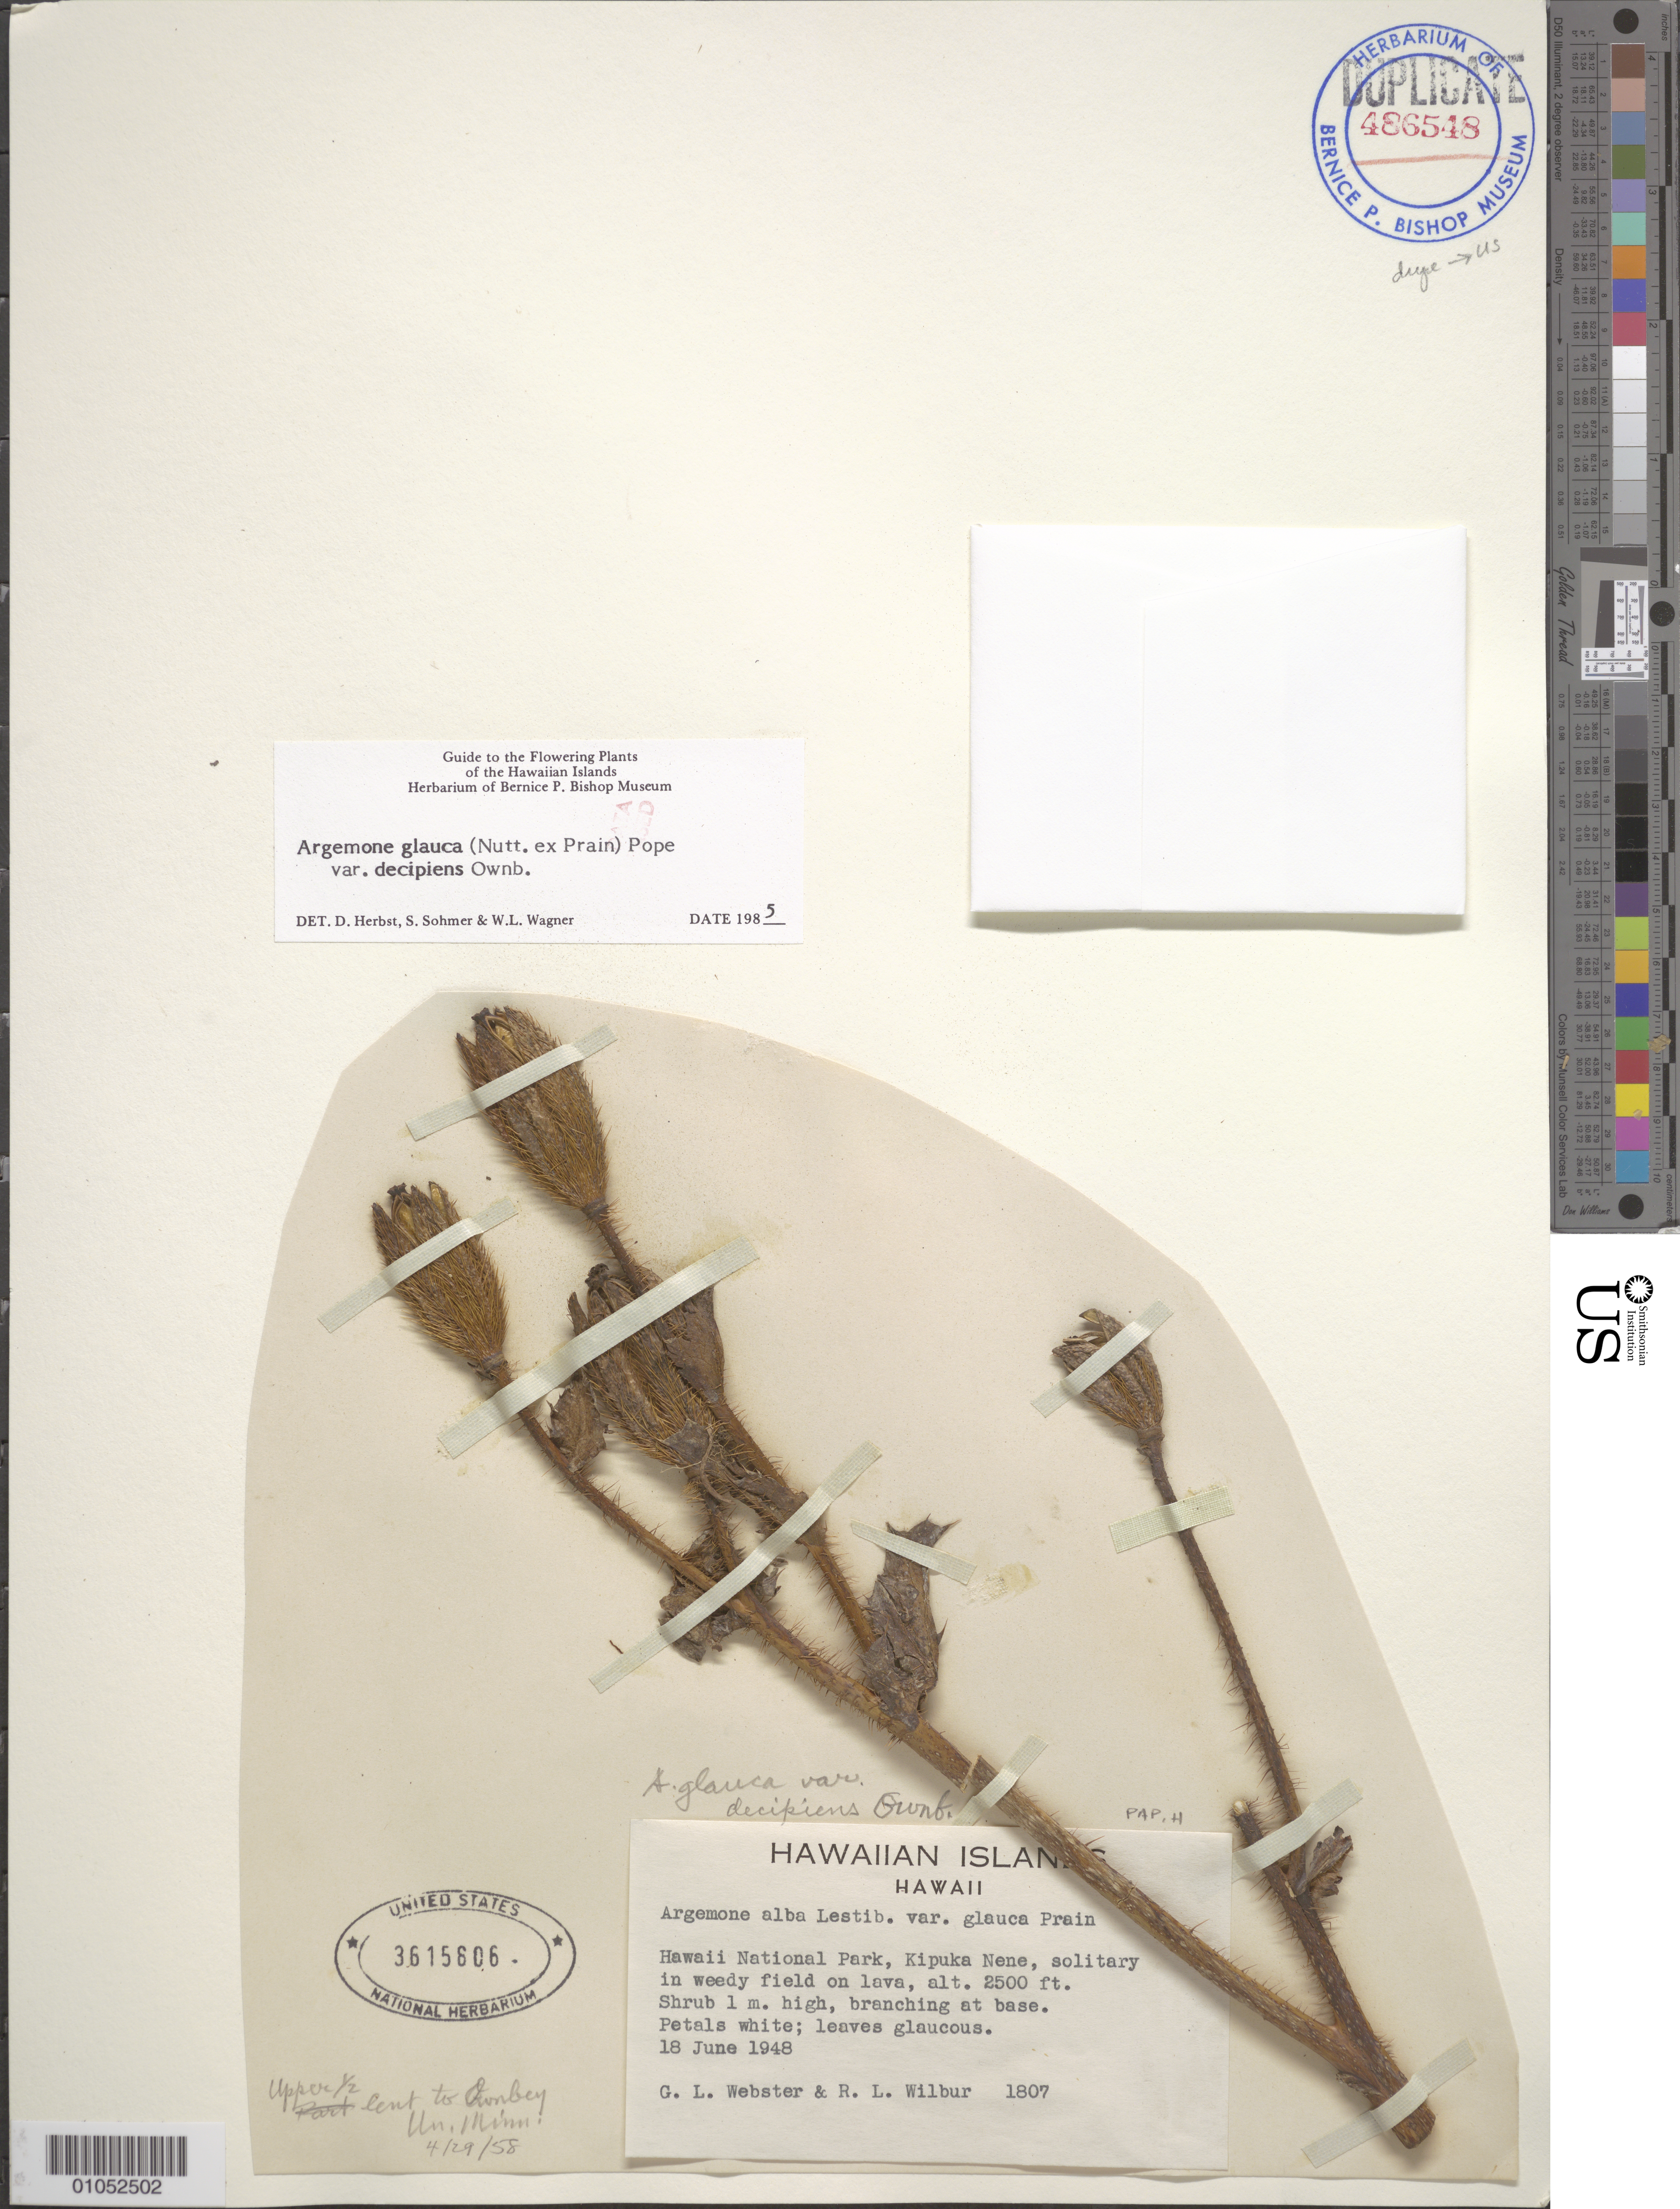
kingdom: Plantae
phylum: Tracheophyta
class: Magnoliopsida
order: Ranunculales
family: Papaveraceae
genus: Argemone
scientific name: Argemone glauca var. decipiens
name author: G.B. Ownbey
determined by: Herbst, D. R.; Sohmer, S. H.; Wagner, W. L.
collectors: G. L. Webster & Wilbur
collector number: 1807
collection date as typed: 18 Jun 1948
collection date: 1948-06-18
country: United States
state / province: Hawaii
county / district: Hawaii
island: Hawaii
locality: Hawaii National Park, Kipuka Nene.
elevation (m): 762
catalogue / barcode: US 3615606